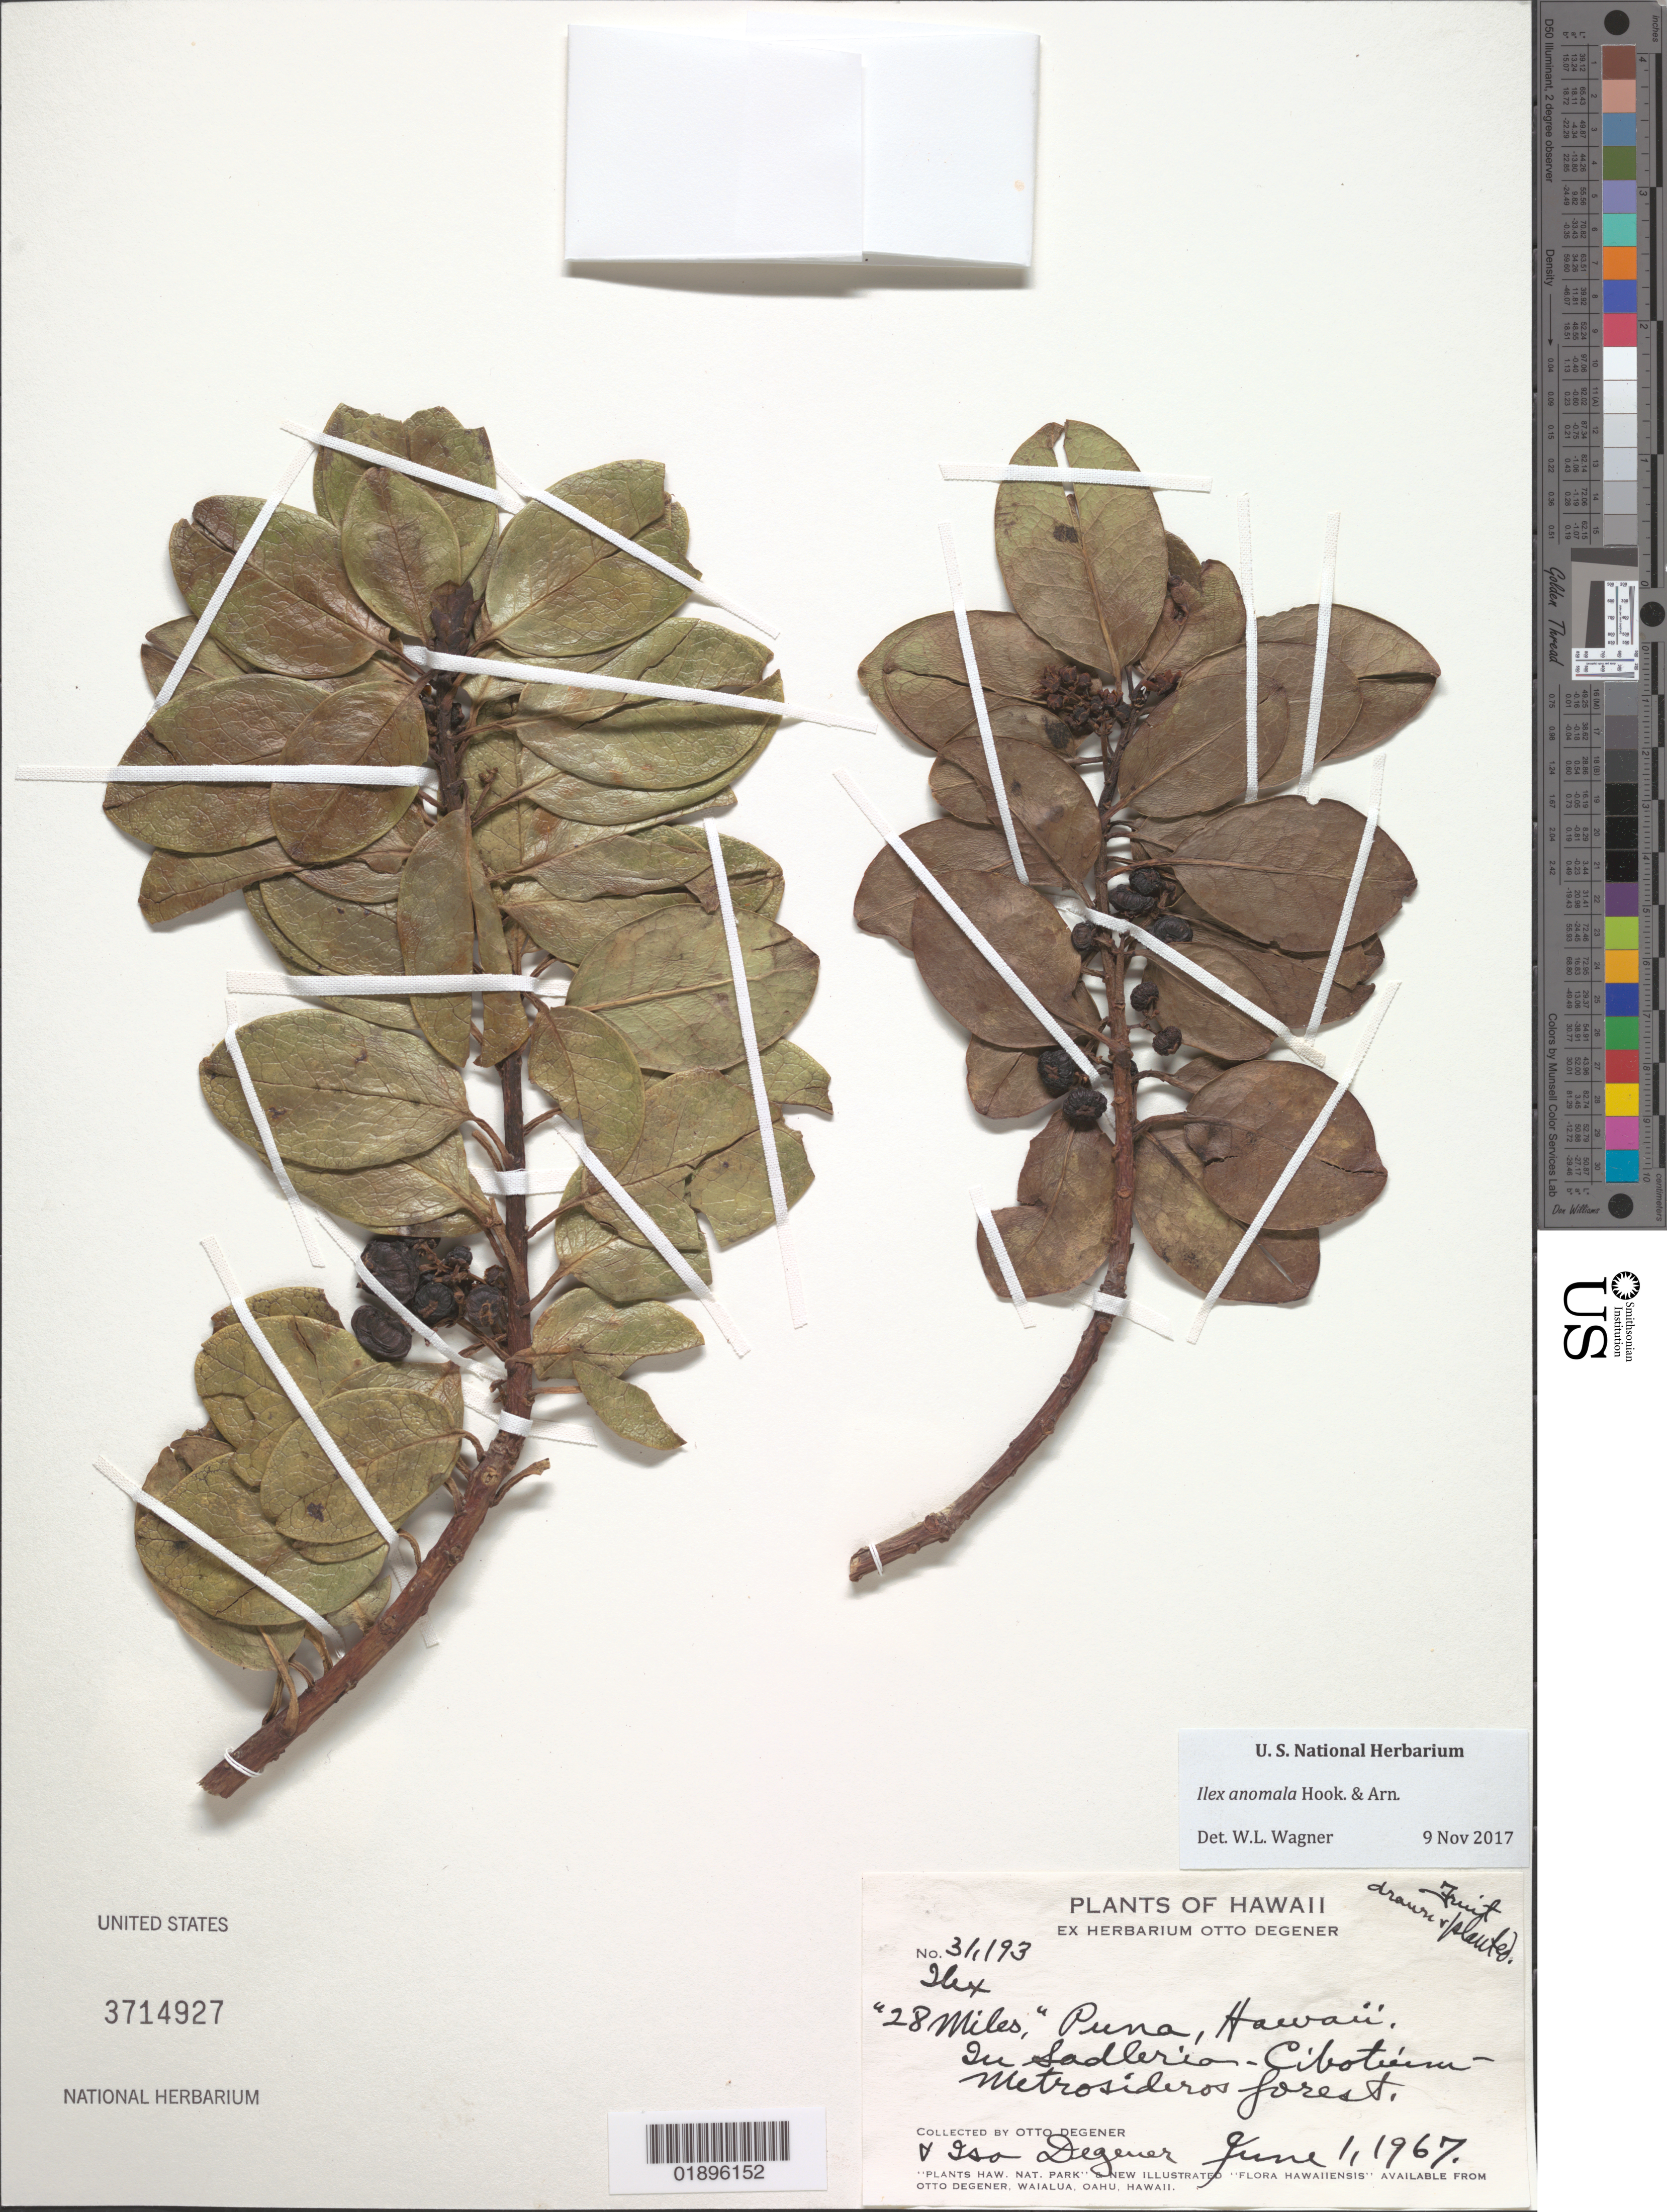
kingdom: Plantae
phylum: Tracheophyta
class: Magnoliopsida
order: Aquifoliales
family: Aquifoliaceae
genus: Ilex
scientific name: Ilex anomala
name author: Hook. & Arn.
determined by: Wagner, W. L., (BOT), Smithsonian Institution - National Museum of Natural History (UNITED STATES)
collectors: O. Degener & I. Degener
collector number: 31193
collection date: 1967-06-01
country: United States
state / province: Hawaii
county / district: Hawaii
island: Hawaii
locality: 28 Miles, Puna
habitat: Forest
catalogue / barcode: US 3714927